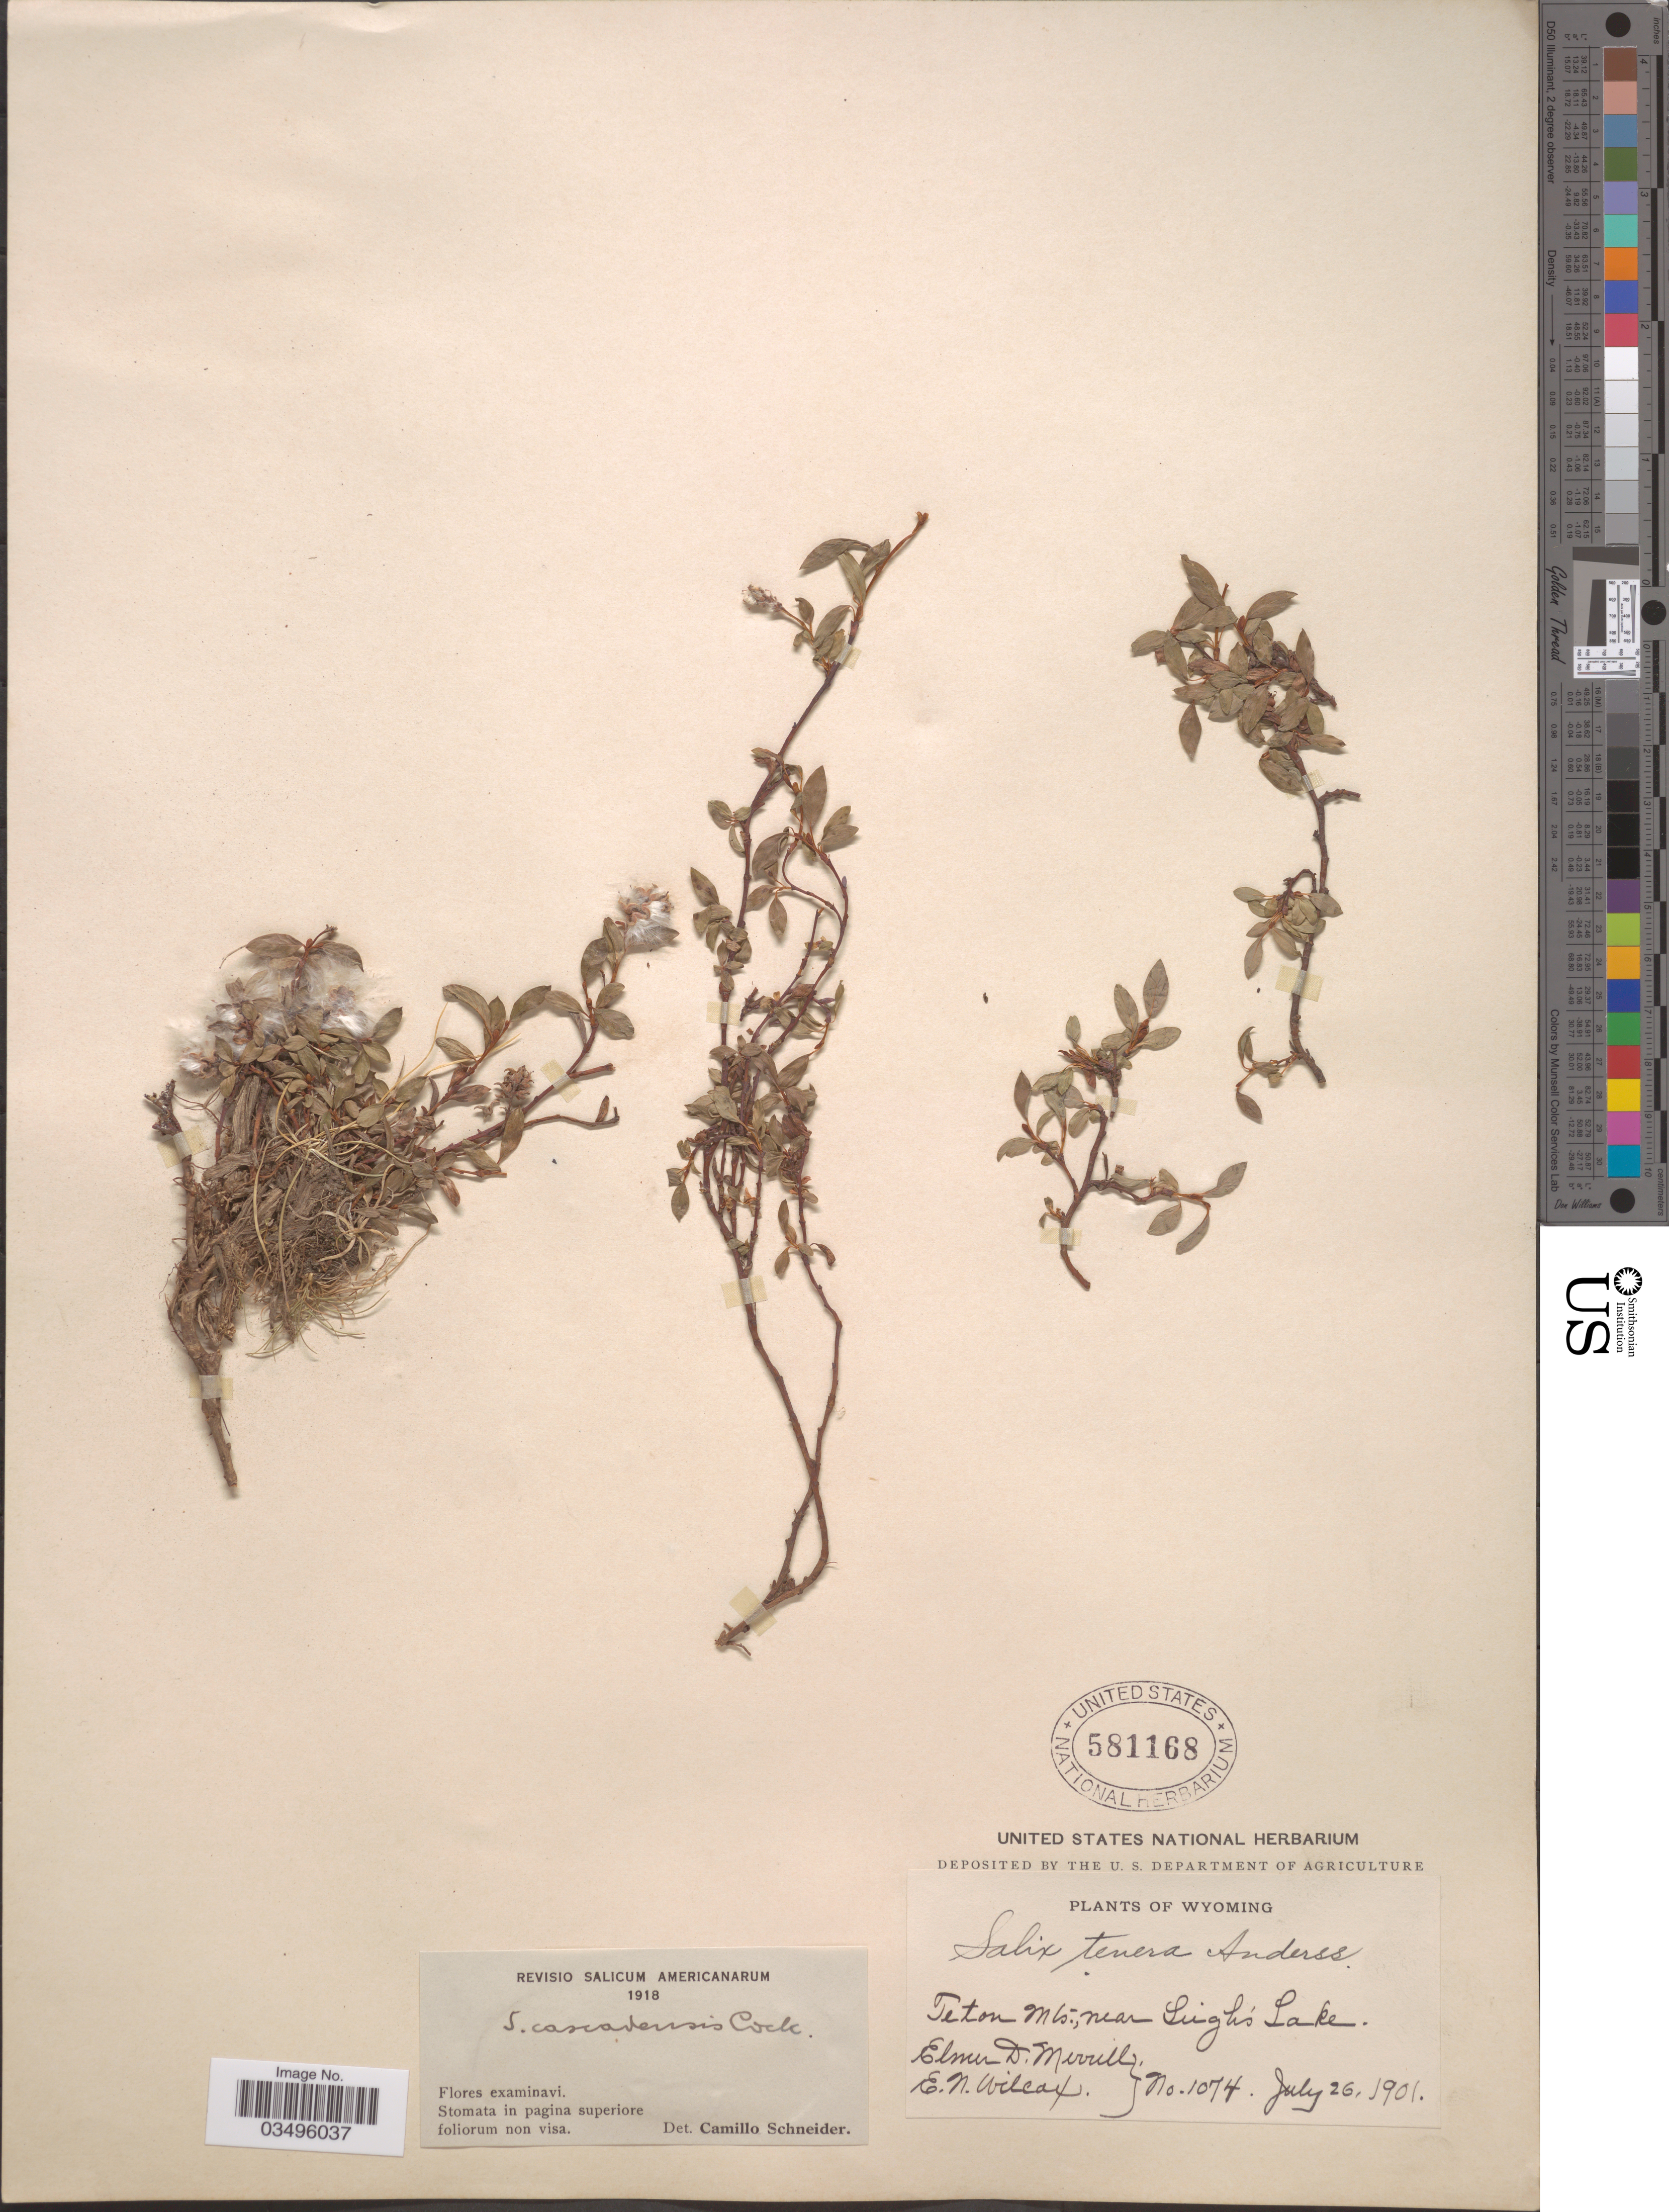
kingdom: Plantae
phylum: Tracheophyta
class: Magnoliopsida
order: Malpighiales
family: Salicaceae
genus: Salix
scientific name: Salix cascadensis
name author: Cockerell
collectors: E. D. Merrill & E. Wilcox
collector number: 1074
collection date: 1901-07-26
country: United States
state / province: Wyoming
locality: Teton Mts., near Lugh's Lake.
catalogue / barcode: US 581168